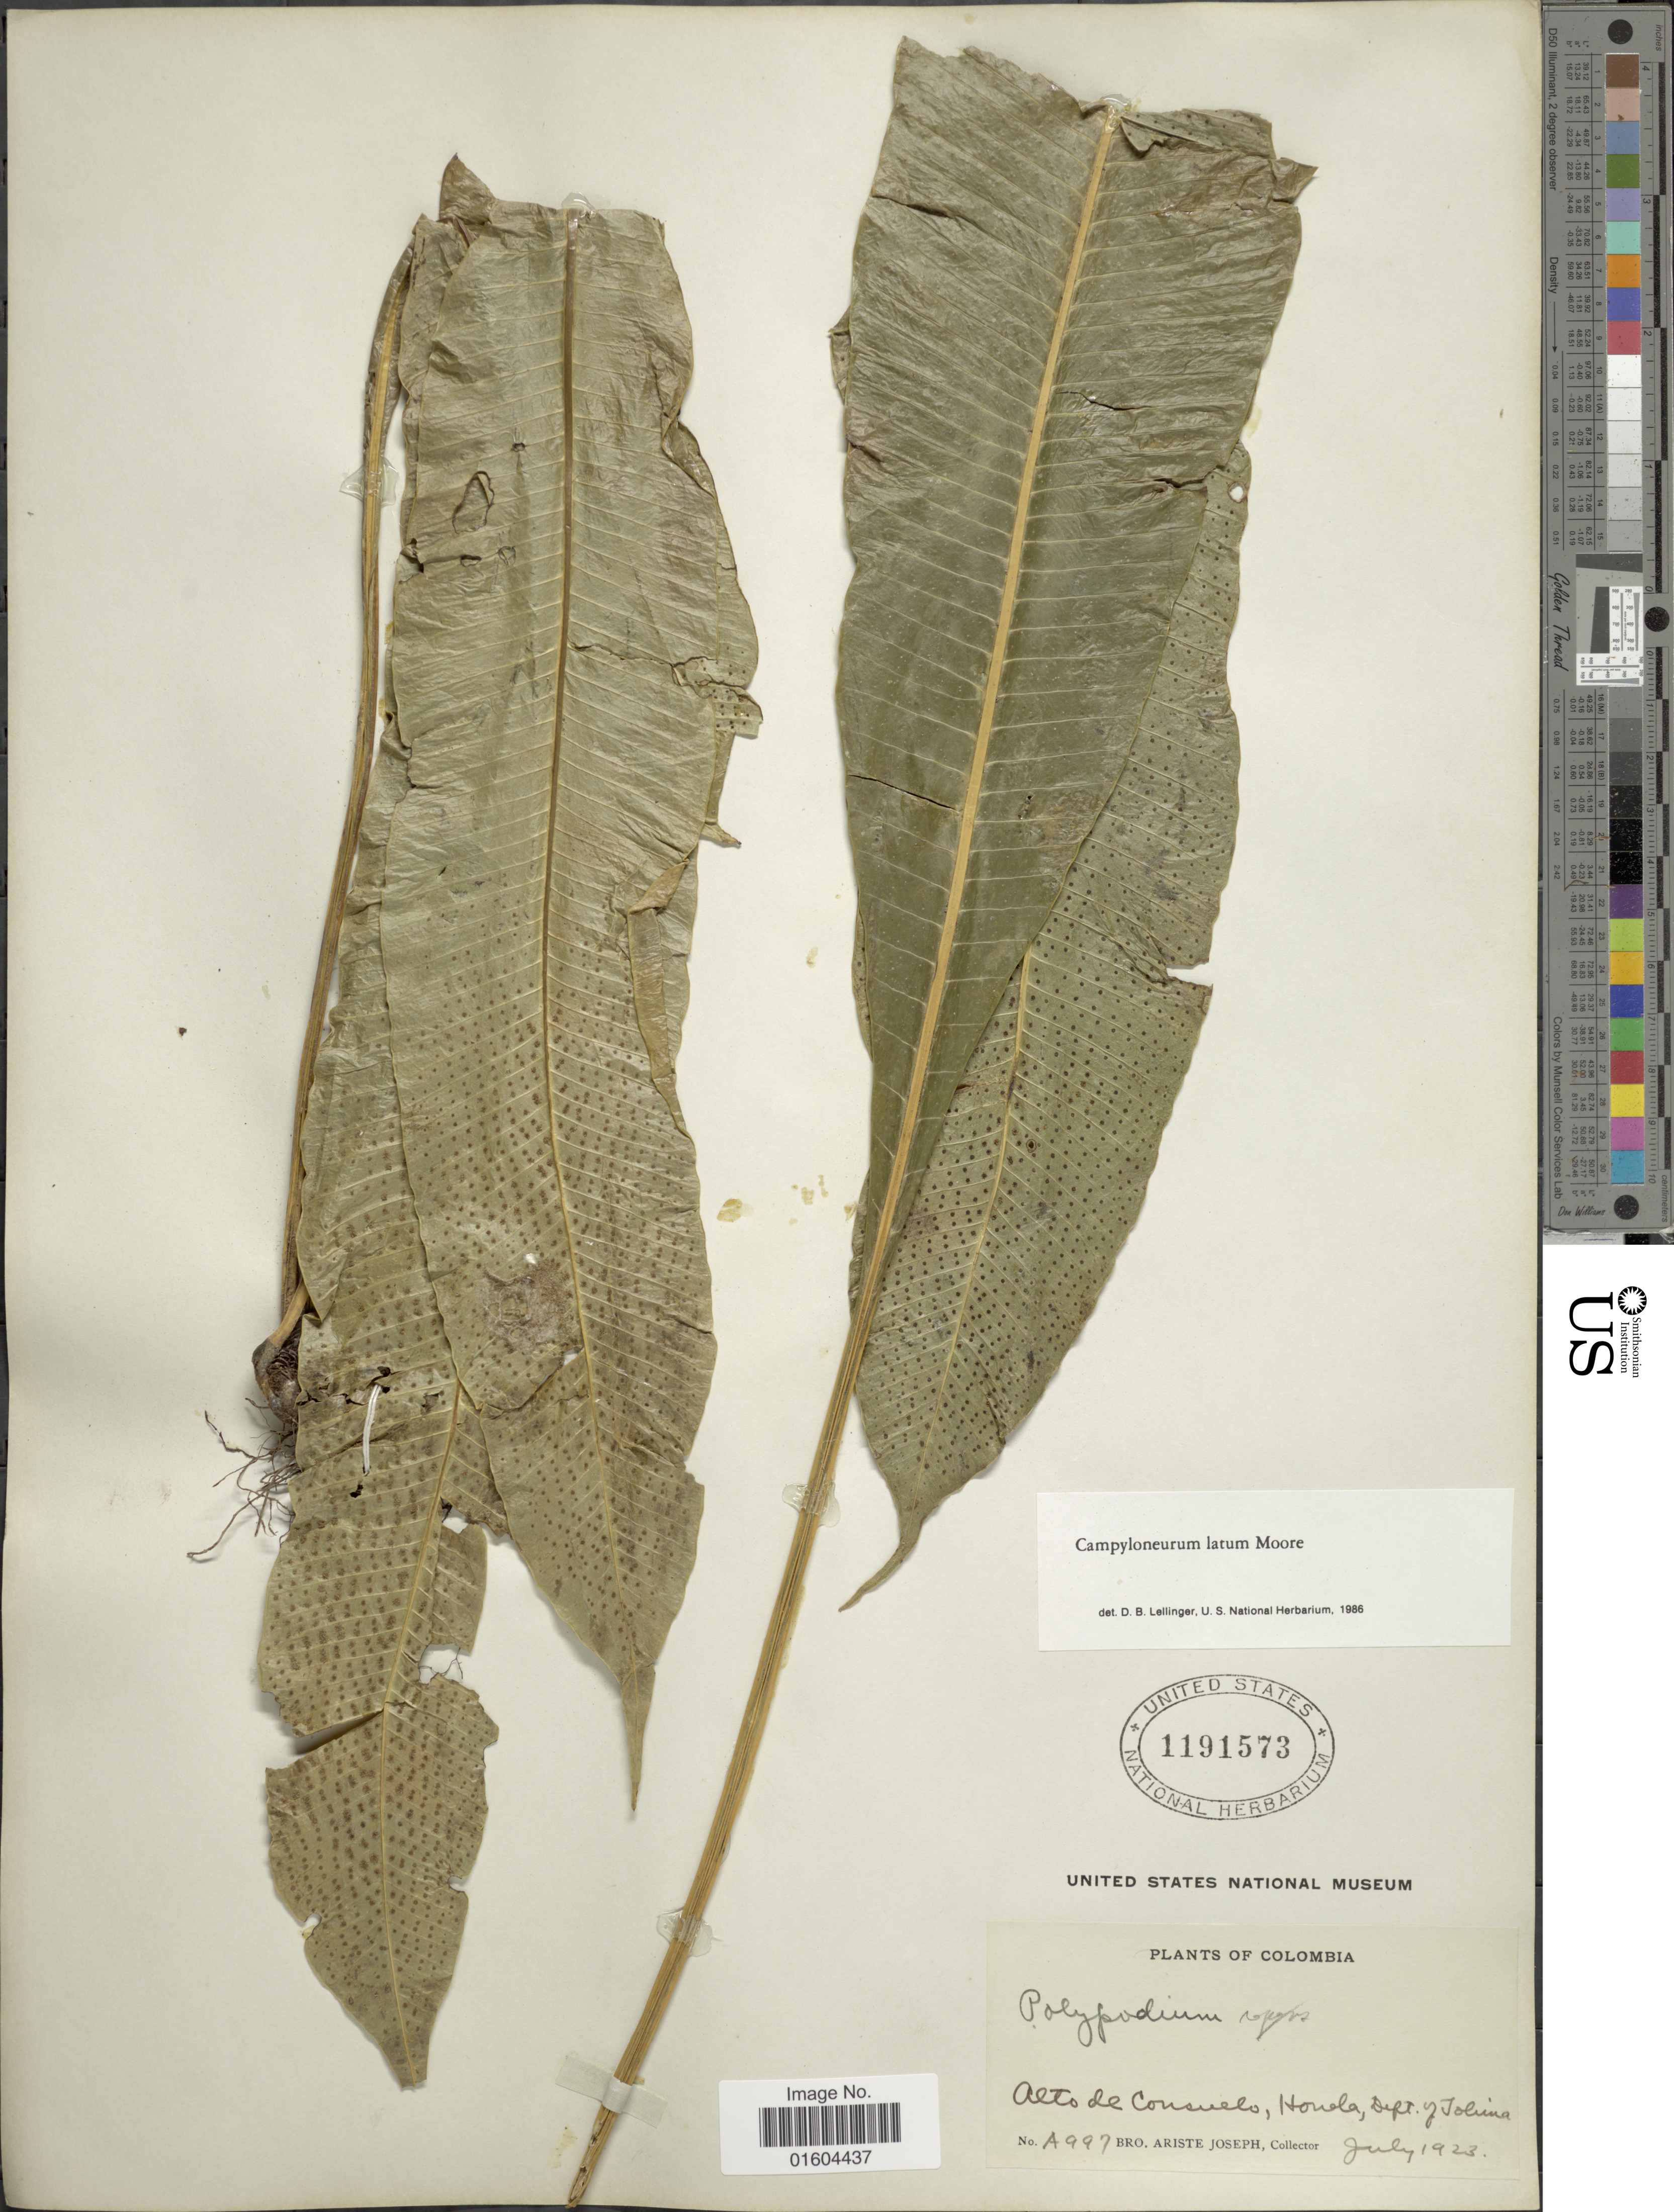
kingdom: Plantae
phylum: Tracheophyta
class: Polypodiopsida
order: Polypodiales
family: Polypodiaceae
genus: Campyloneurum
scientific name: Campyloneurum latum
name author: T. Moore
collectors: Bro. Ariste-Joseph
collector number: A997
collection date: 1923-07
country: Colombia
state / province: Tolima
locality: Colombia. alto de Consuelo, Honela, Dept. of Tolima.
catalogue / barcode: US 1191573